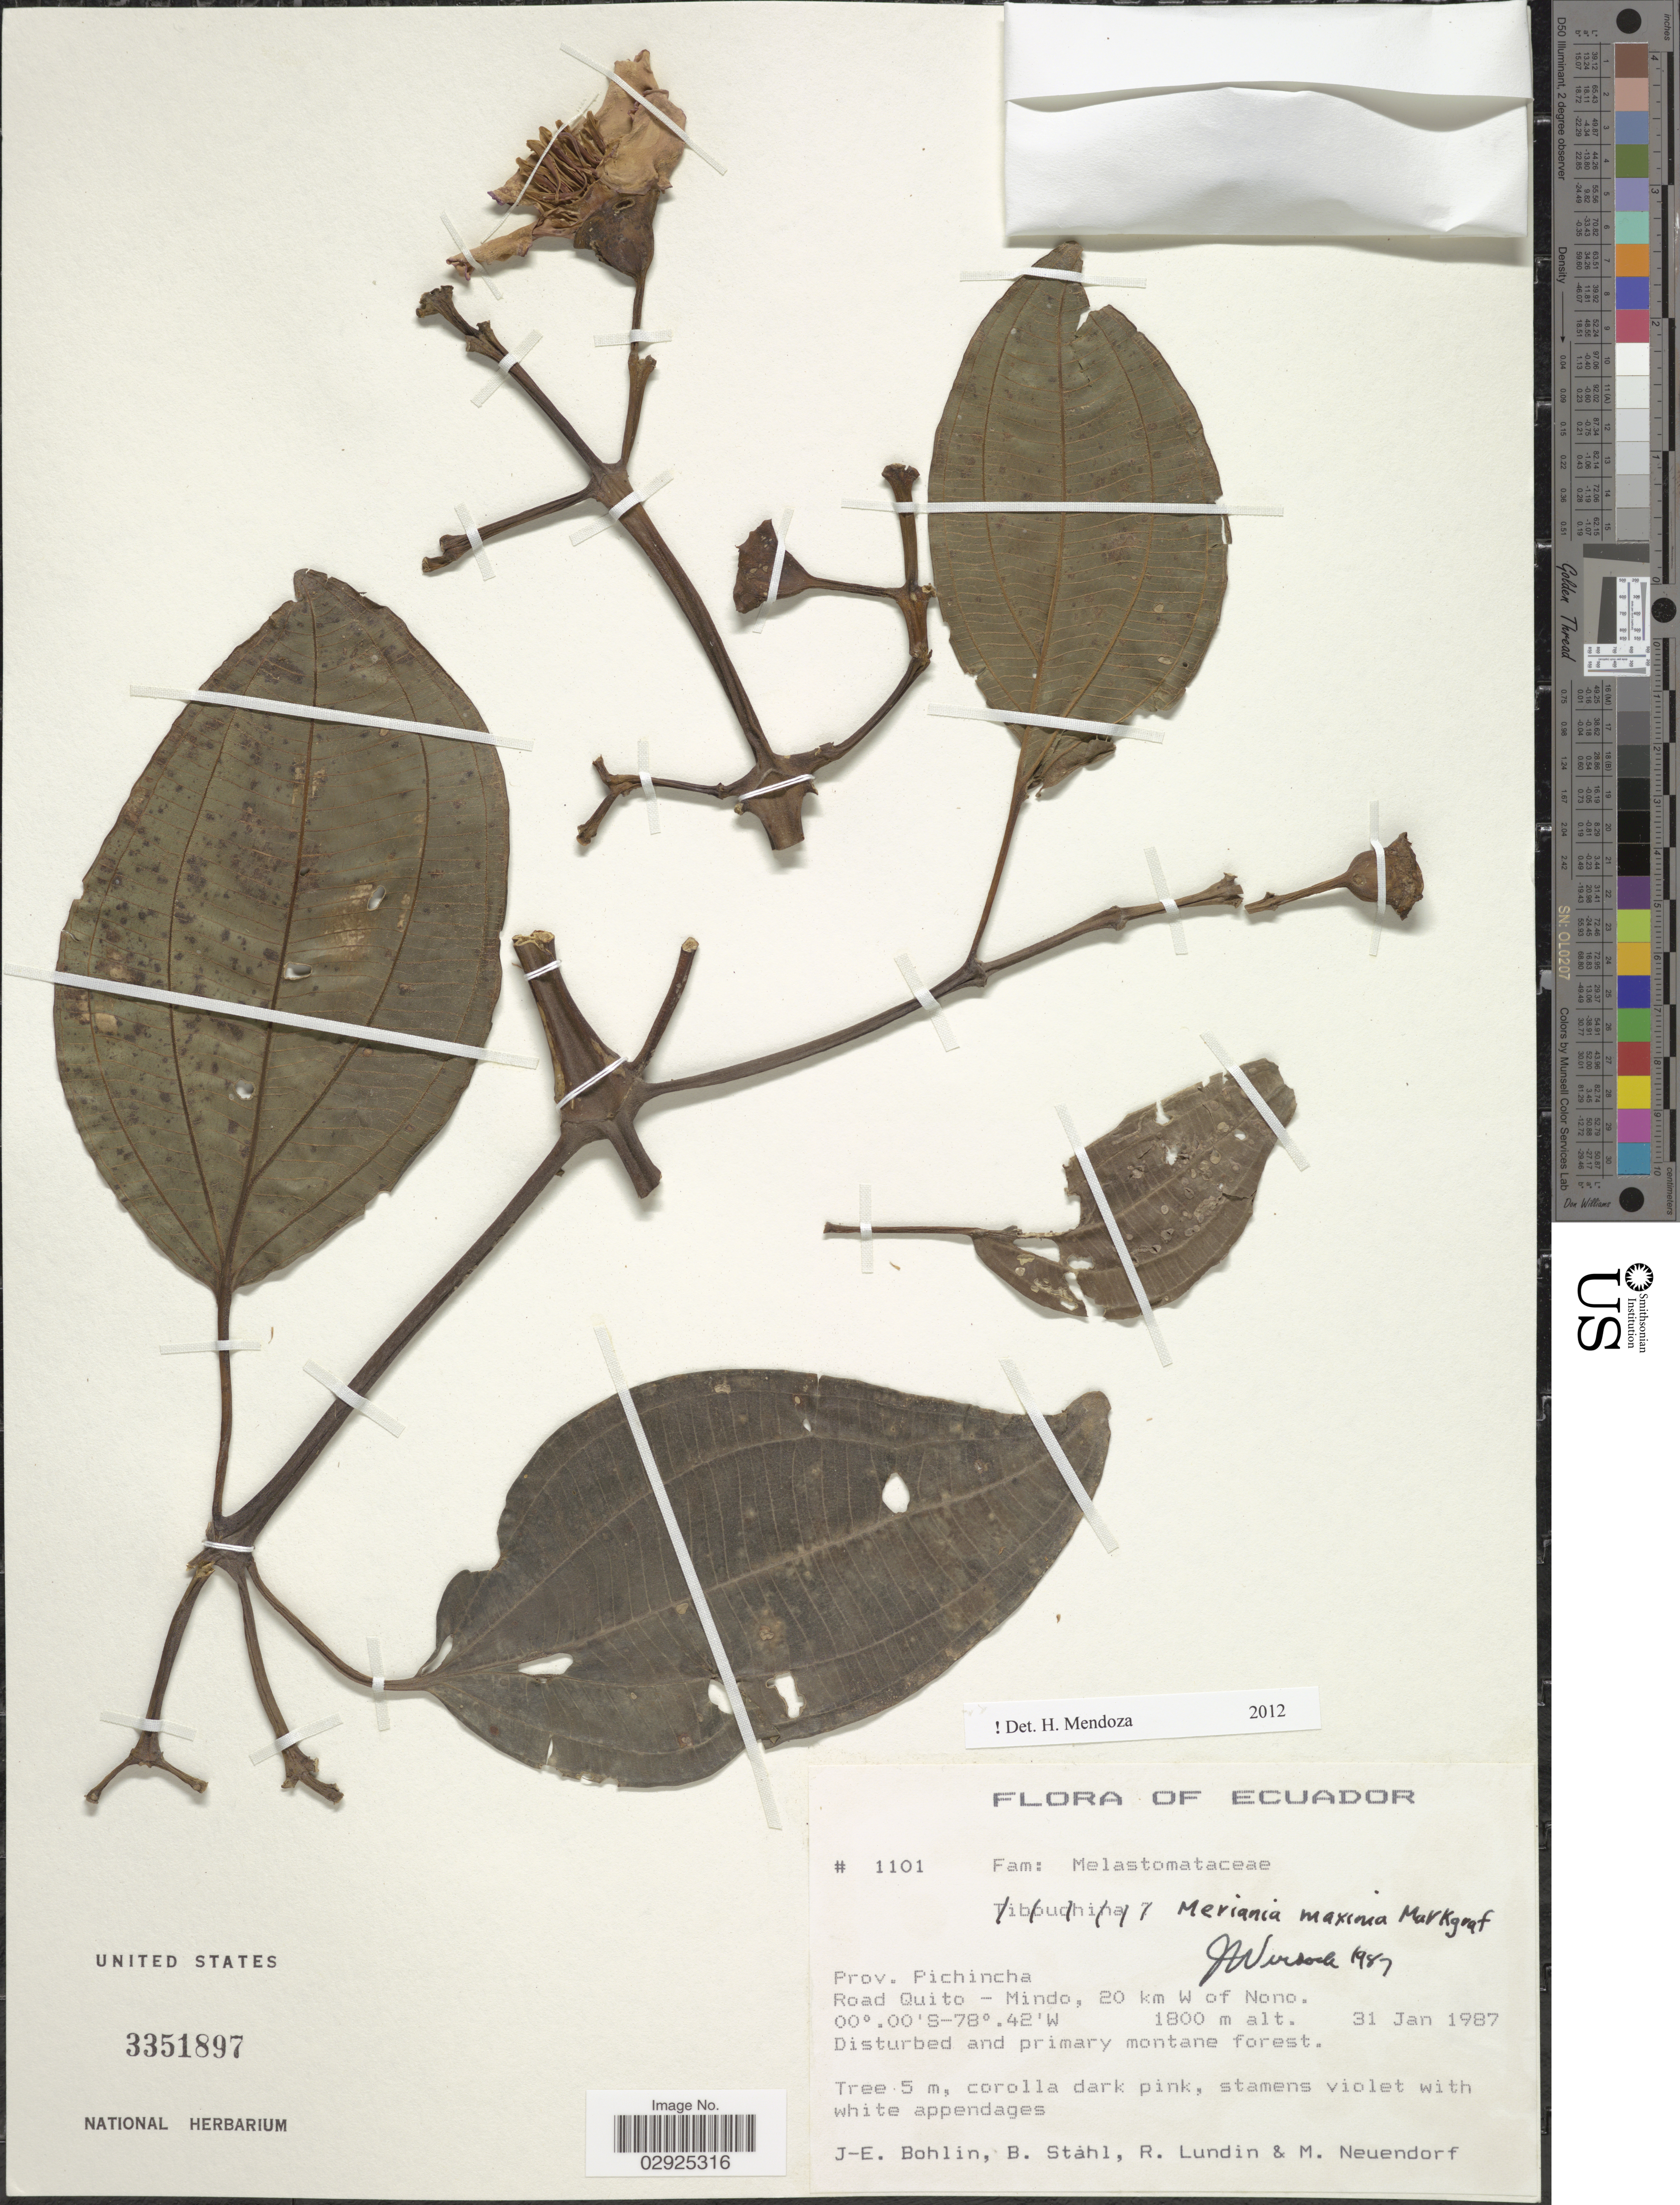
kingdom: Plantae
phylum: Tracheophyta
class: Magnoliopsida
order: Myrtales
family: Melastomataceae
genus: Meriania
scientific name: Meriania maxima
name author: Markgr.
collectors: J. Bohlin, B. Ståhl, R. Lundin & M. Neuendorf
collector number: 1101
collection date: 1987-01-31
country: Ecuador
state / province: Pichincha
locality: Road Quito - Mindo, 20 km W of Nono.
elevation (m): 1800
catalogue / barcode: US 3351897